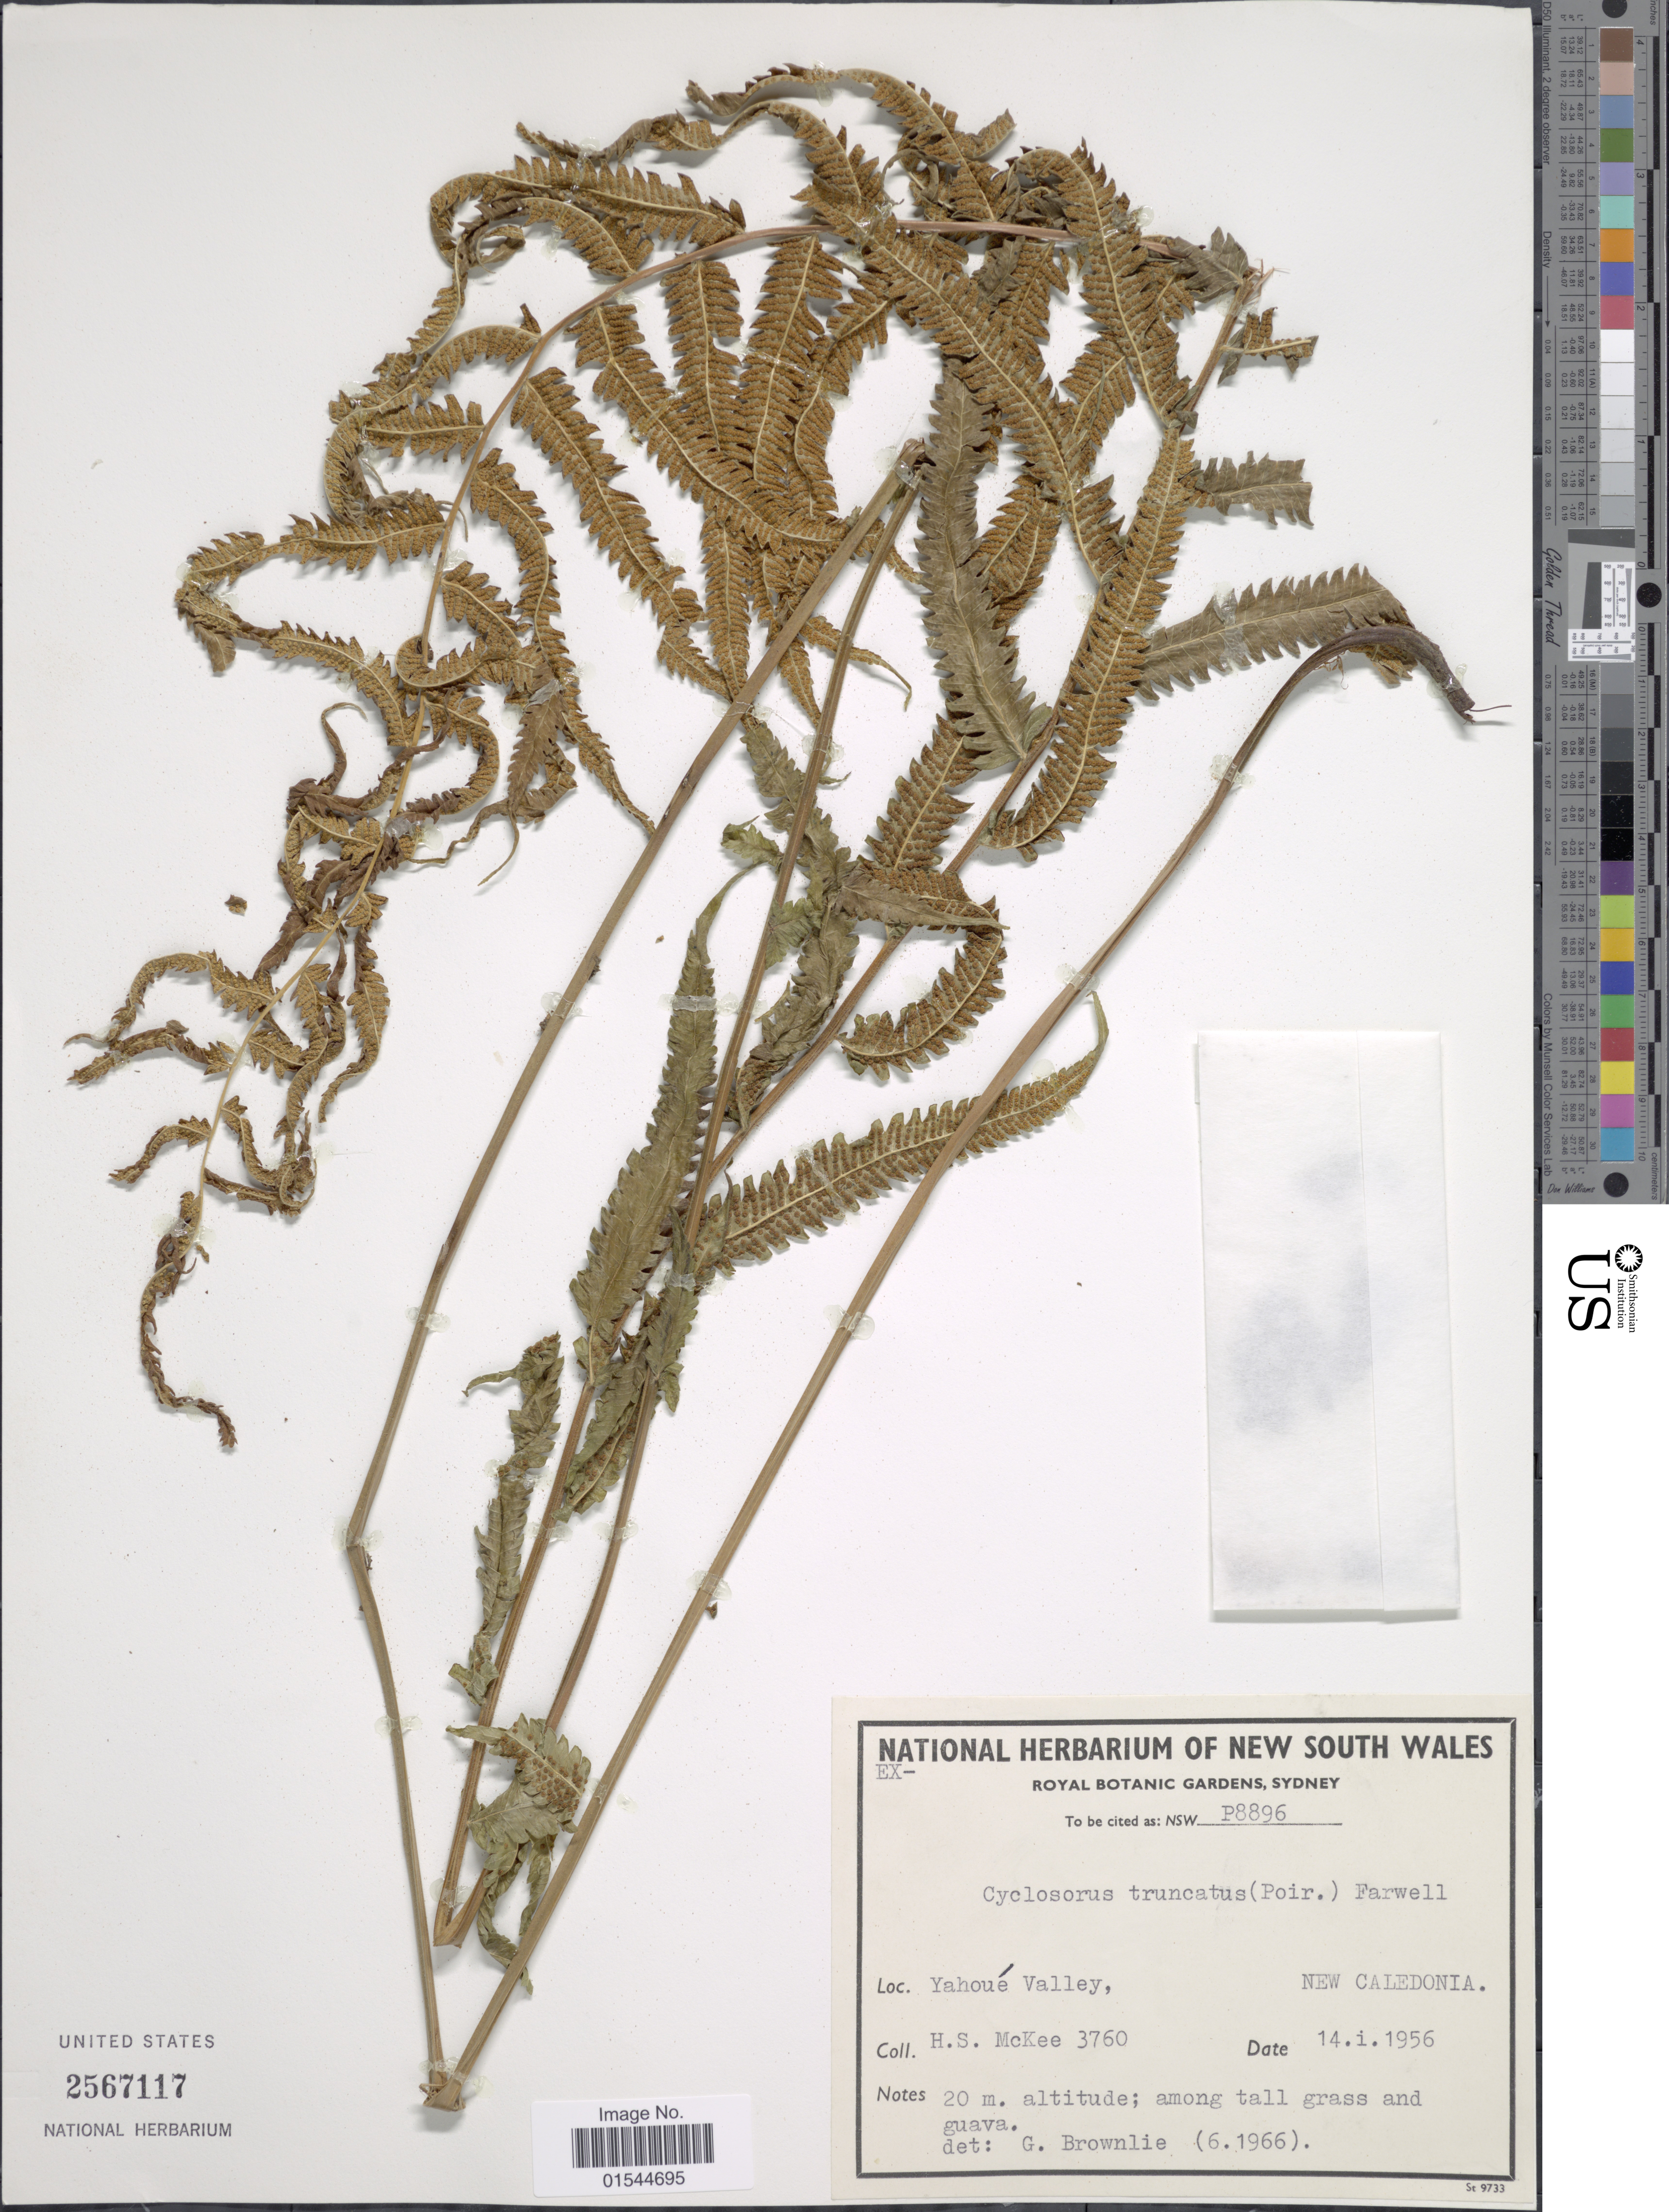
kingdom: Plantae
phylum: Tracheophyta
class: Polypodiopsida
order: Polypodiales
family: Thelypteridaceae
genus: Pneumatopteris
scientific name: Pneumatopteris truncata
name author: (Poir.) Holttum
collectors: H. S. McKee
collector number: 3760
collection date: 1956-01-14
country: New Caledonia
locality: Yahoue Valley, New Caledonia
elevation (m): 20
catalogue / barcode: US 2567117